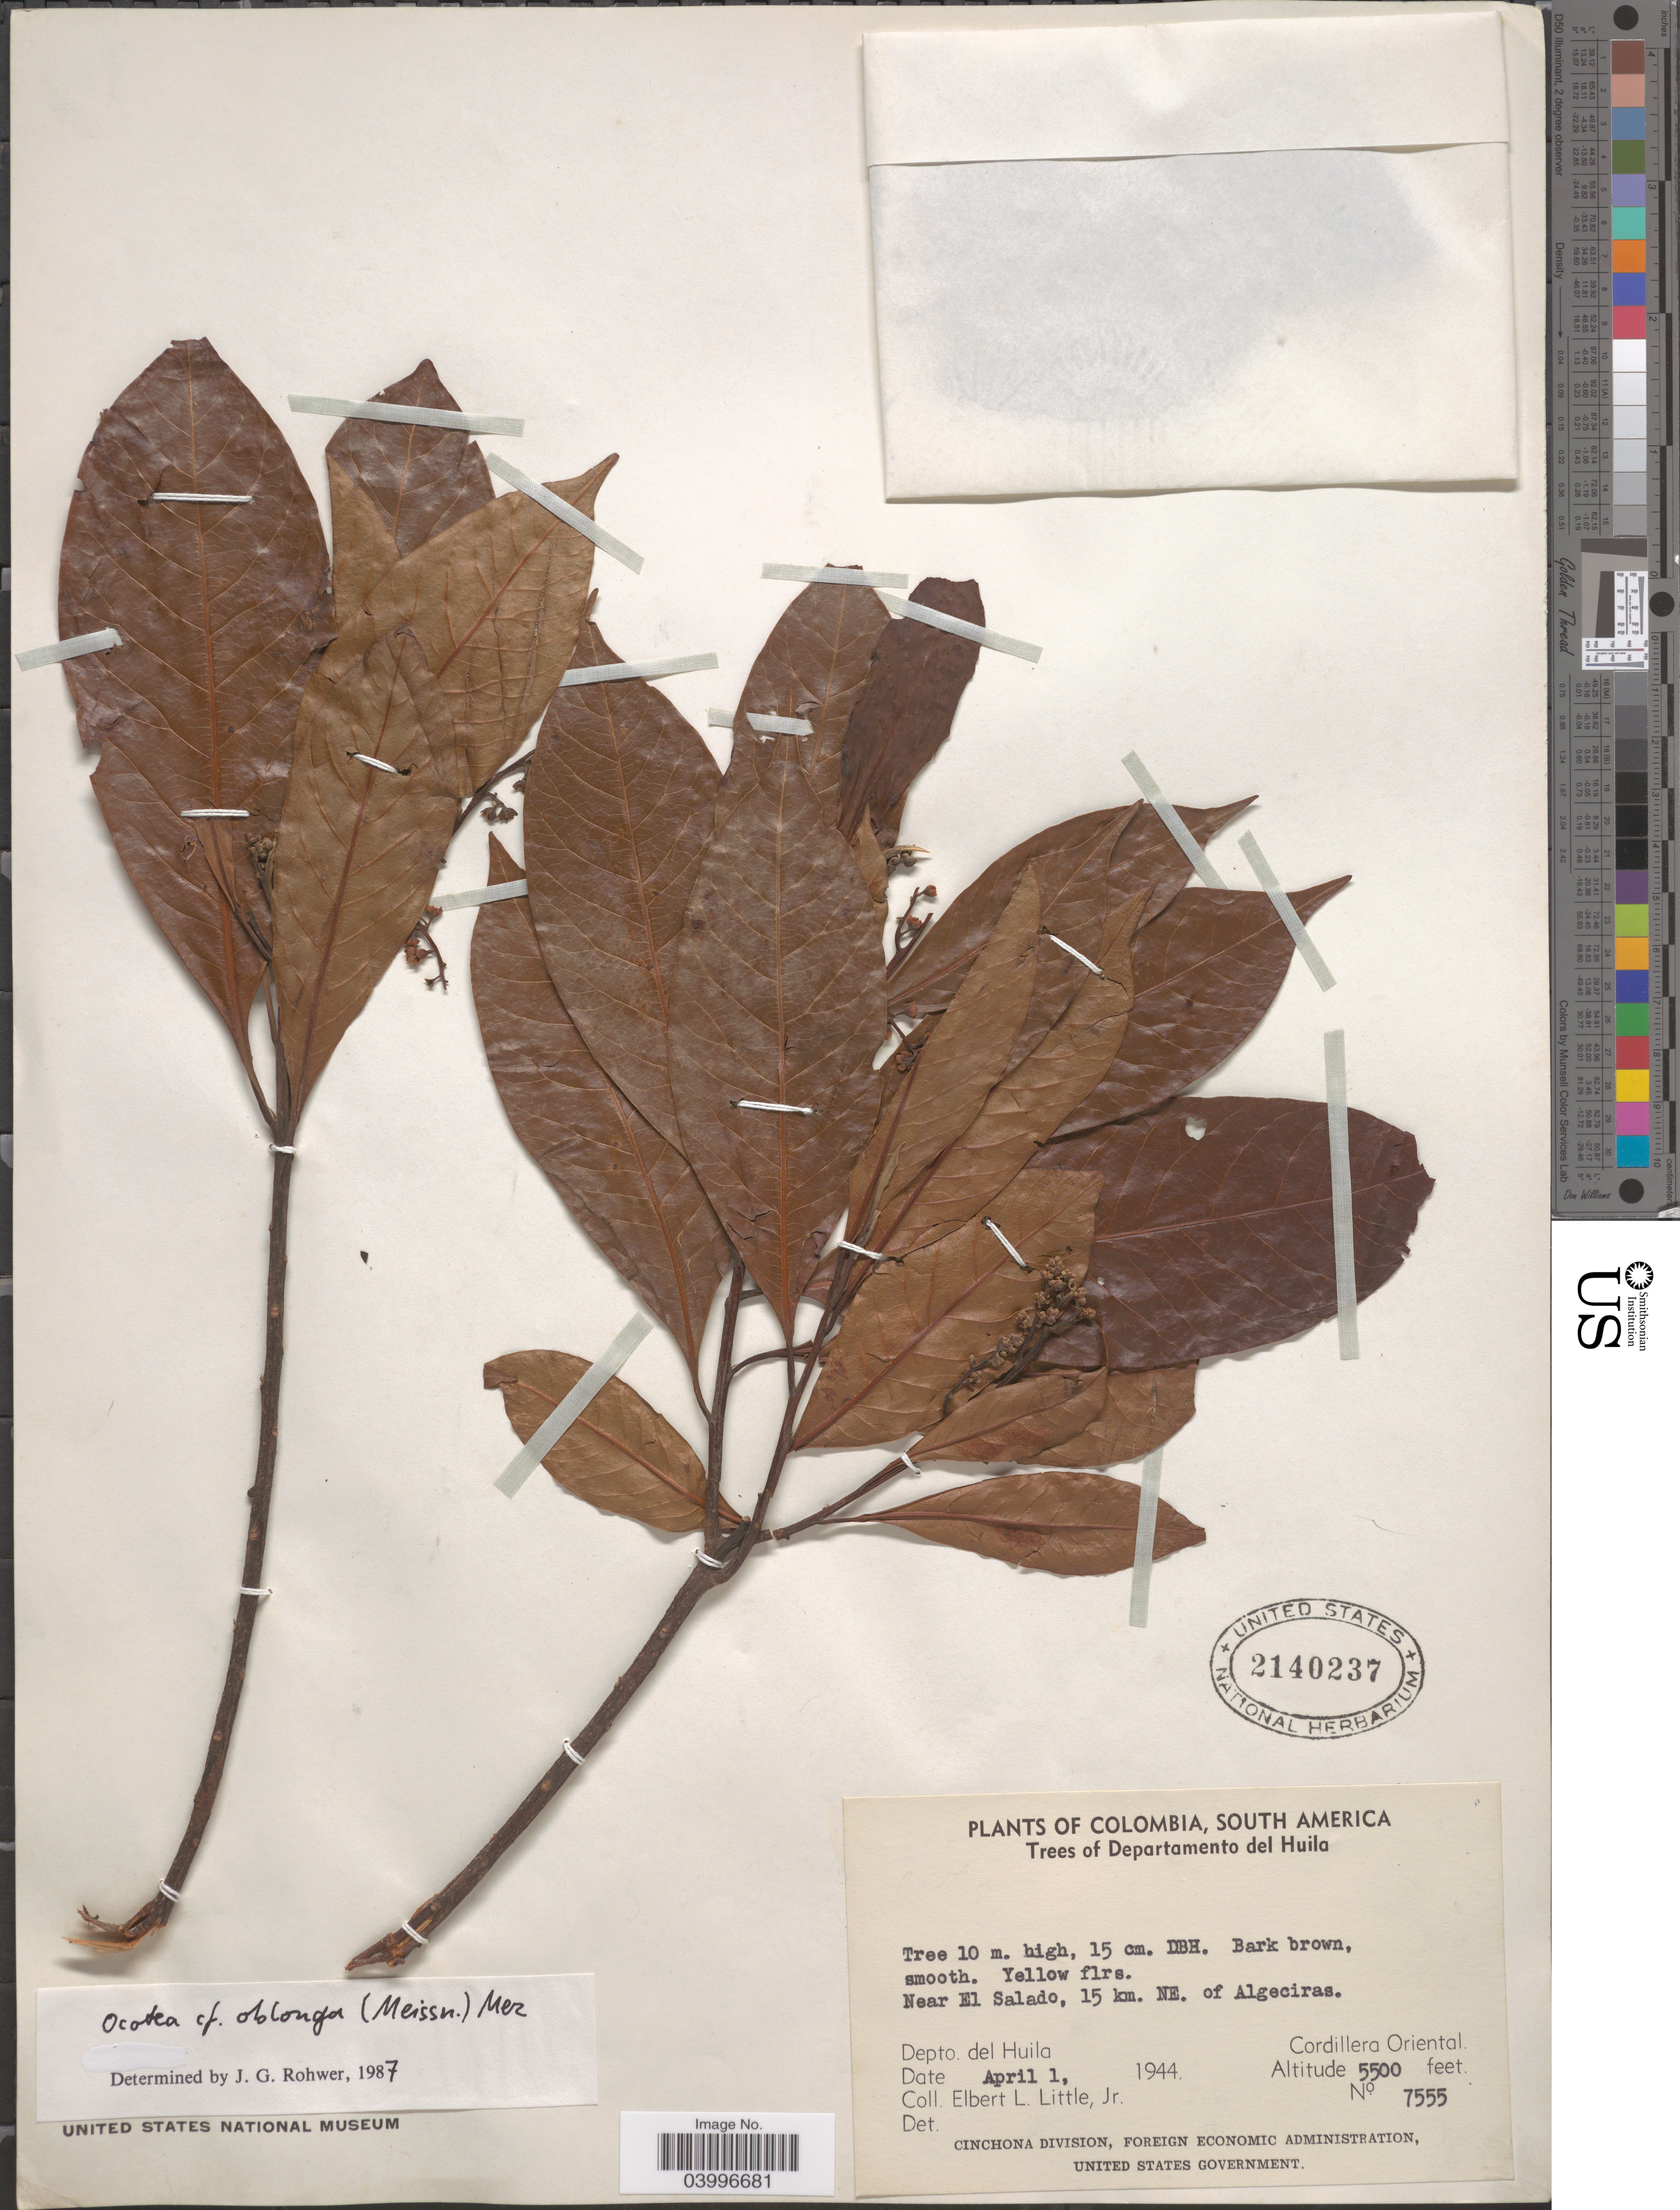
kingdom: Plantae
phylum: Tracheophyta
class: Magnoliopsida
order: Laurales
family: Lauraceae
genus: Ocotea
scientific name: Ocotea oblonga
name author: (Meisn.) Mez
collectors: E. L. Little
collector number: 7555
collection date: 1944-04-01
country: Colombia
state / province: Huila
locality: Departamento del Huila. Near El Salado, 15 km. NE. of Algeciras. Cordillera Oriental.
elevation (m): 1676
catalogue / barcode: US 2140237